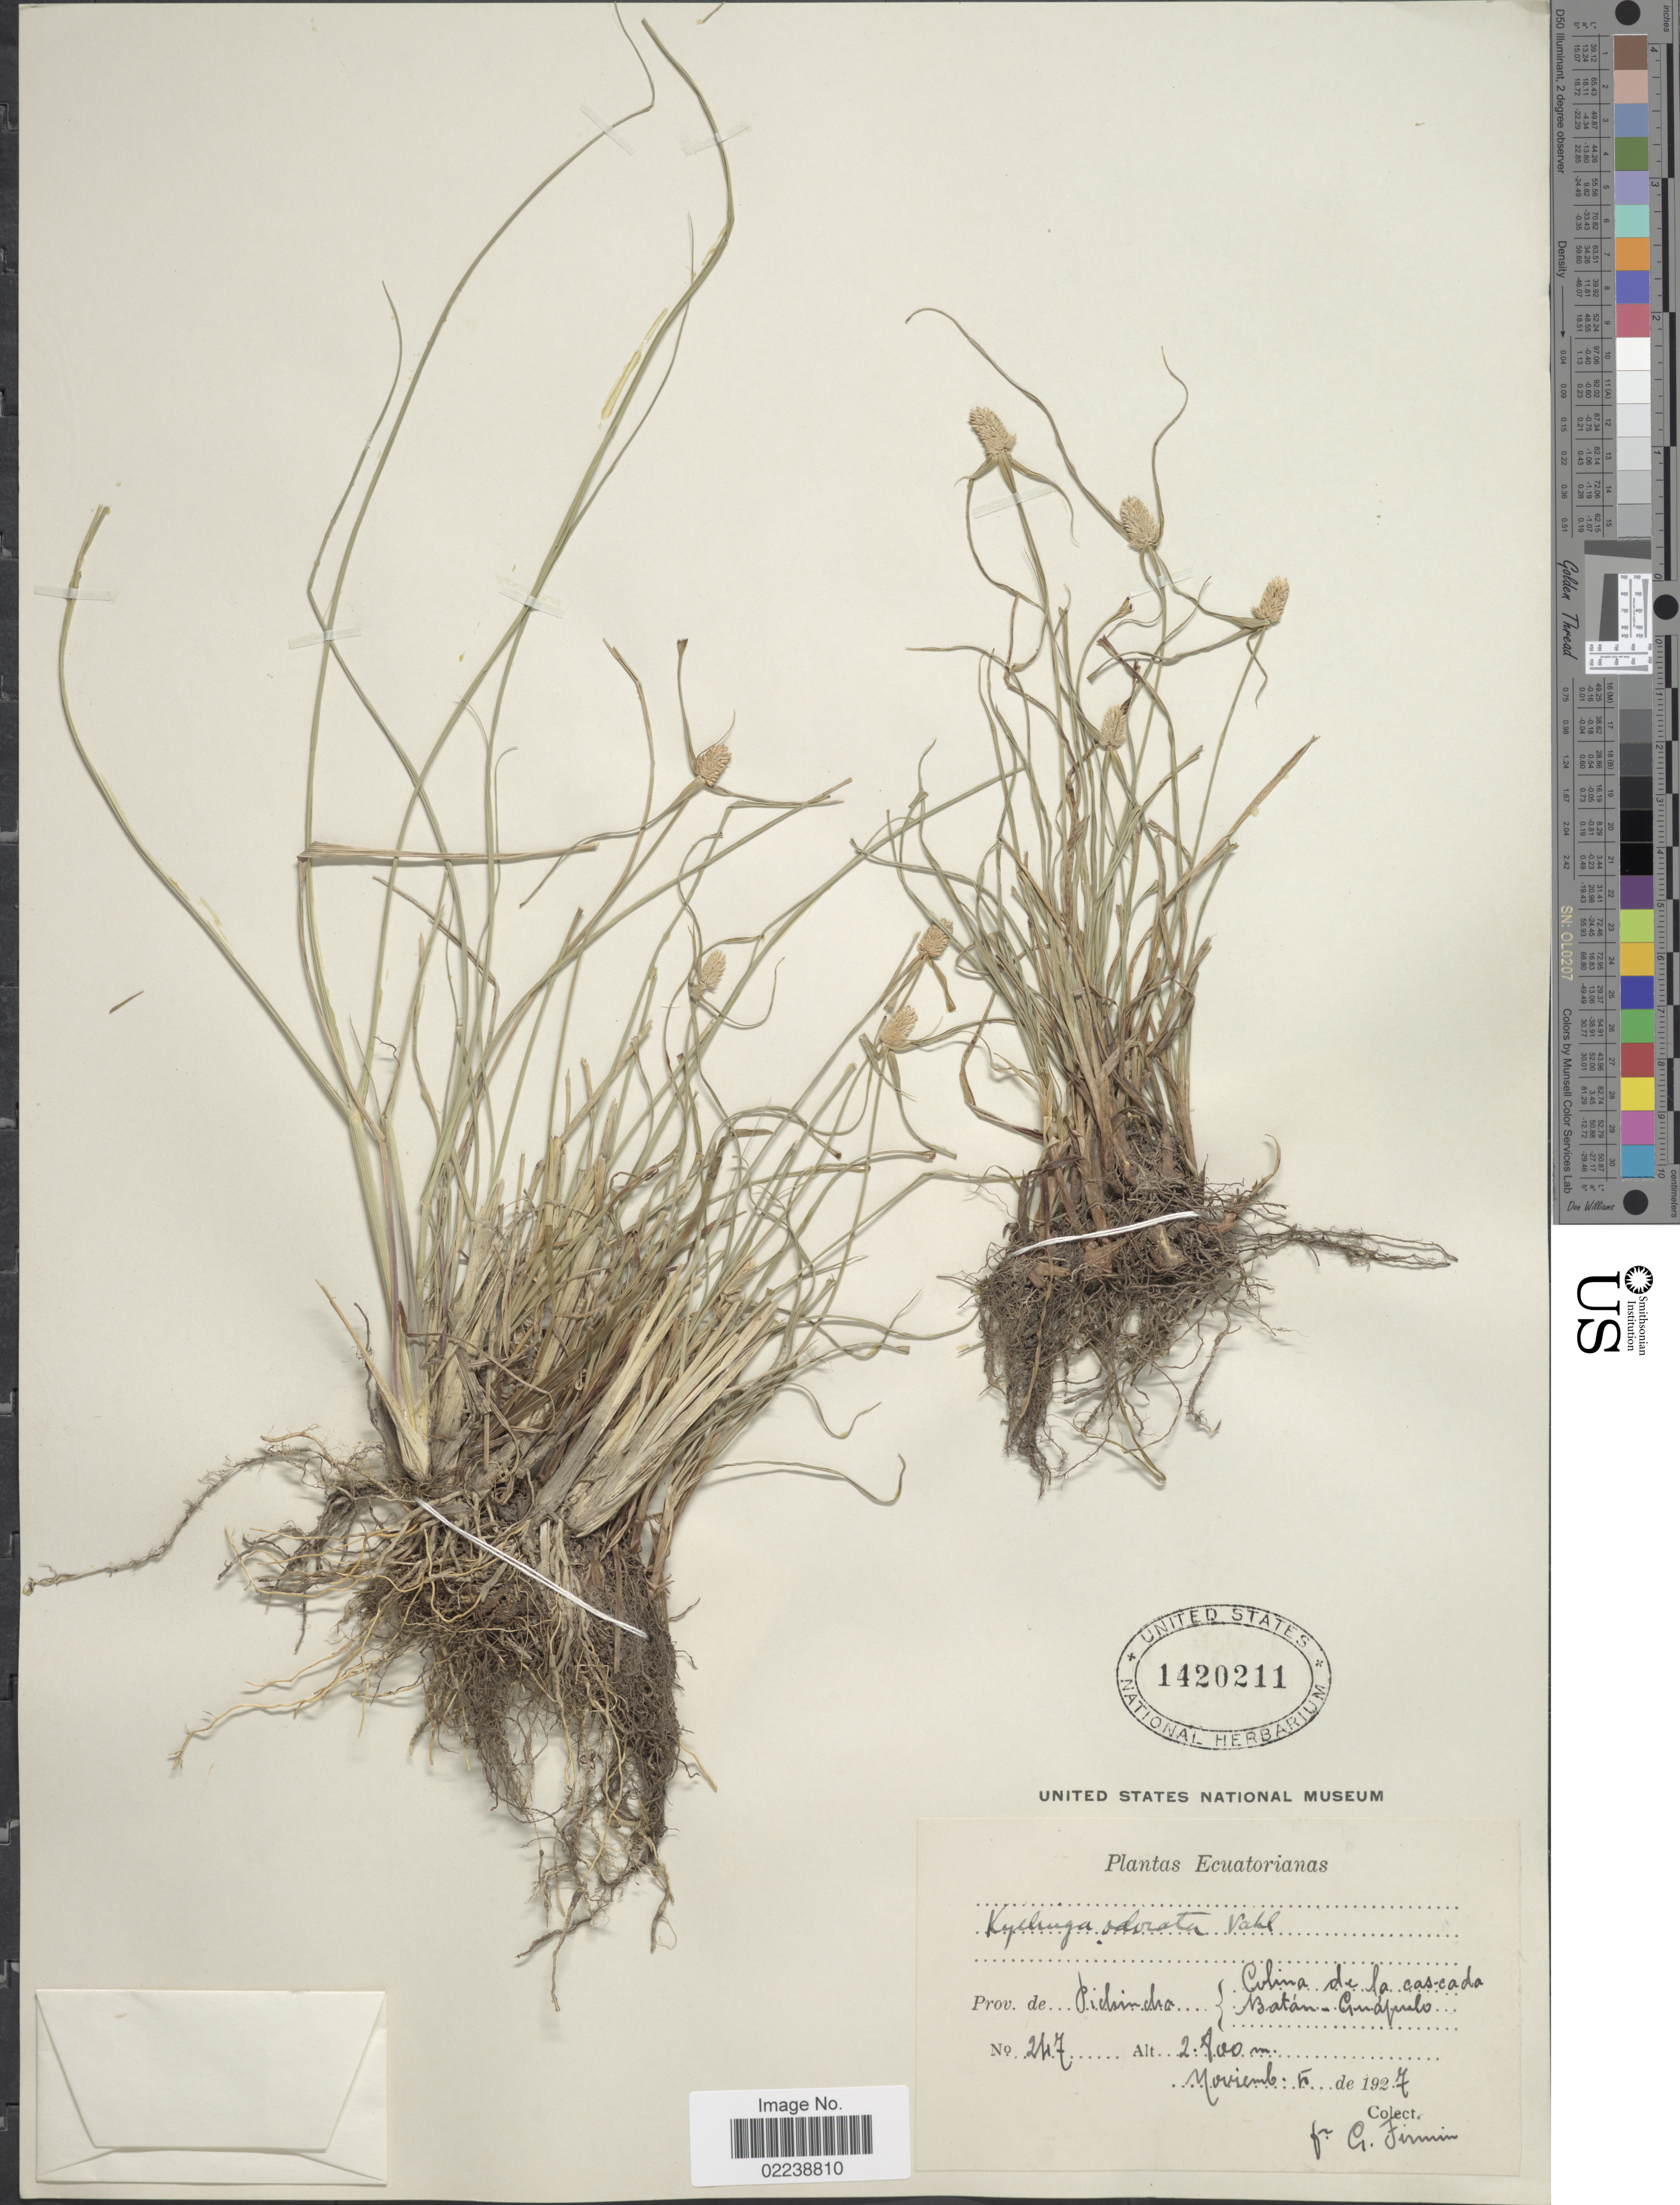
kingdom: Plantae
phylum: Tracheophyta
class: Liliopsida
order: Poales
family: Cyperaceae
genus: Cyperus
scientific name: Cyperus sesquiflorus subsp. sesquiflorus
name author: (Torr.) Mattf. & Kük.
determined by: Strong, M. T., (US), Smithsonian Institution - National Museum of Natural History (UNITED STATES)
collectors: F. Firmin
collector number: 247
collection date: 1927-11-05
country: Ecuador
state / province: Pichincha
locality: Colima de la cascada Batan-Guapulo [interpreted]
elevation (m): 2800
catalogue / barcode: US 1420211